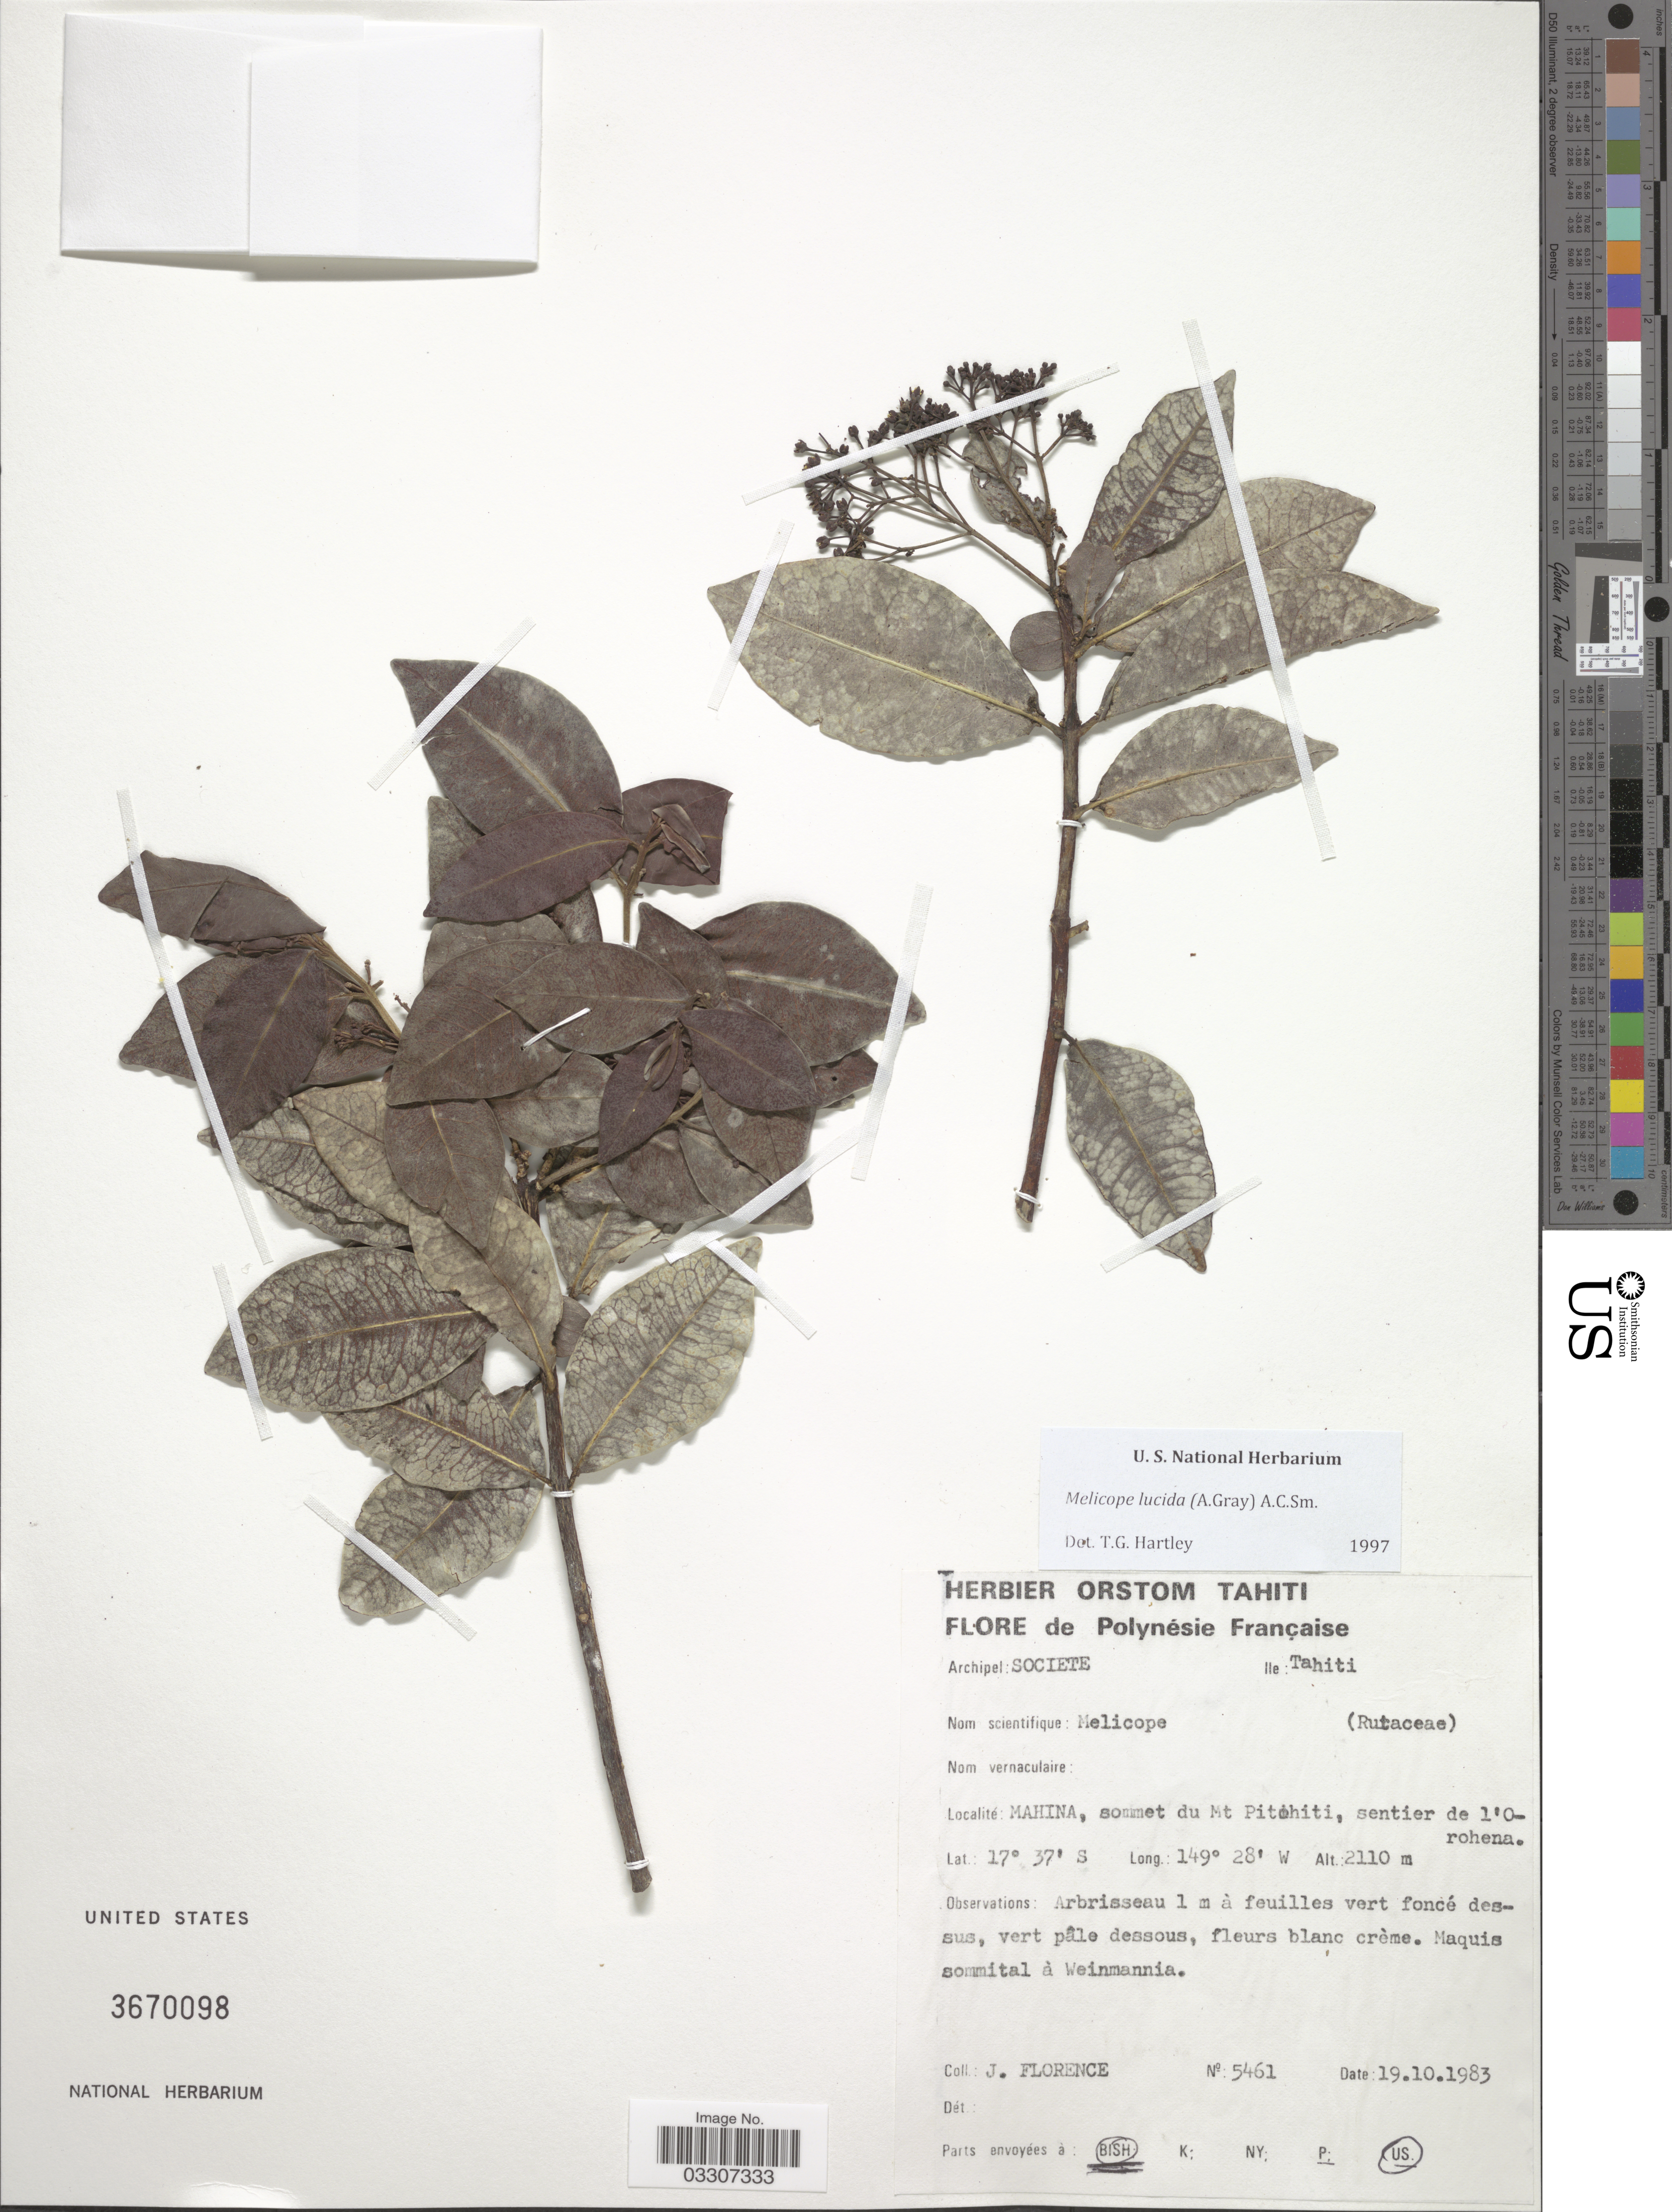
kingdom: Plantae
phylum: Tracheophyta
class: Magnoliopsida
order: Sapindales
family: Rutaceae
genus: Melicope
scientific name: Melicope lucida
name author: (A. Gray) A.C. Sm.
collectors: J. Florence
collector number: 5461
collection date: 1983-10-19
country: French Polynesia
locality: Polynésie Française. Archipel: Societe. Ile: Tahiti. Mahina, sommet du Mt Pitihiti, sentier de l'Orohena.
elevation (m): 2110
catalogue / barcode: US 3670098